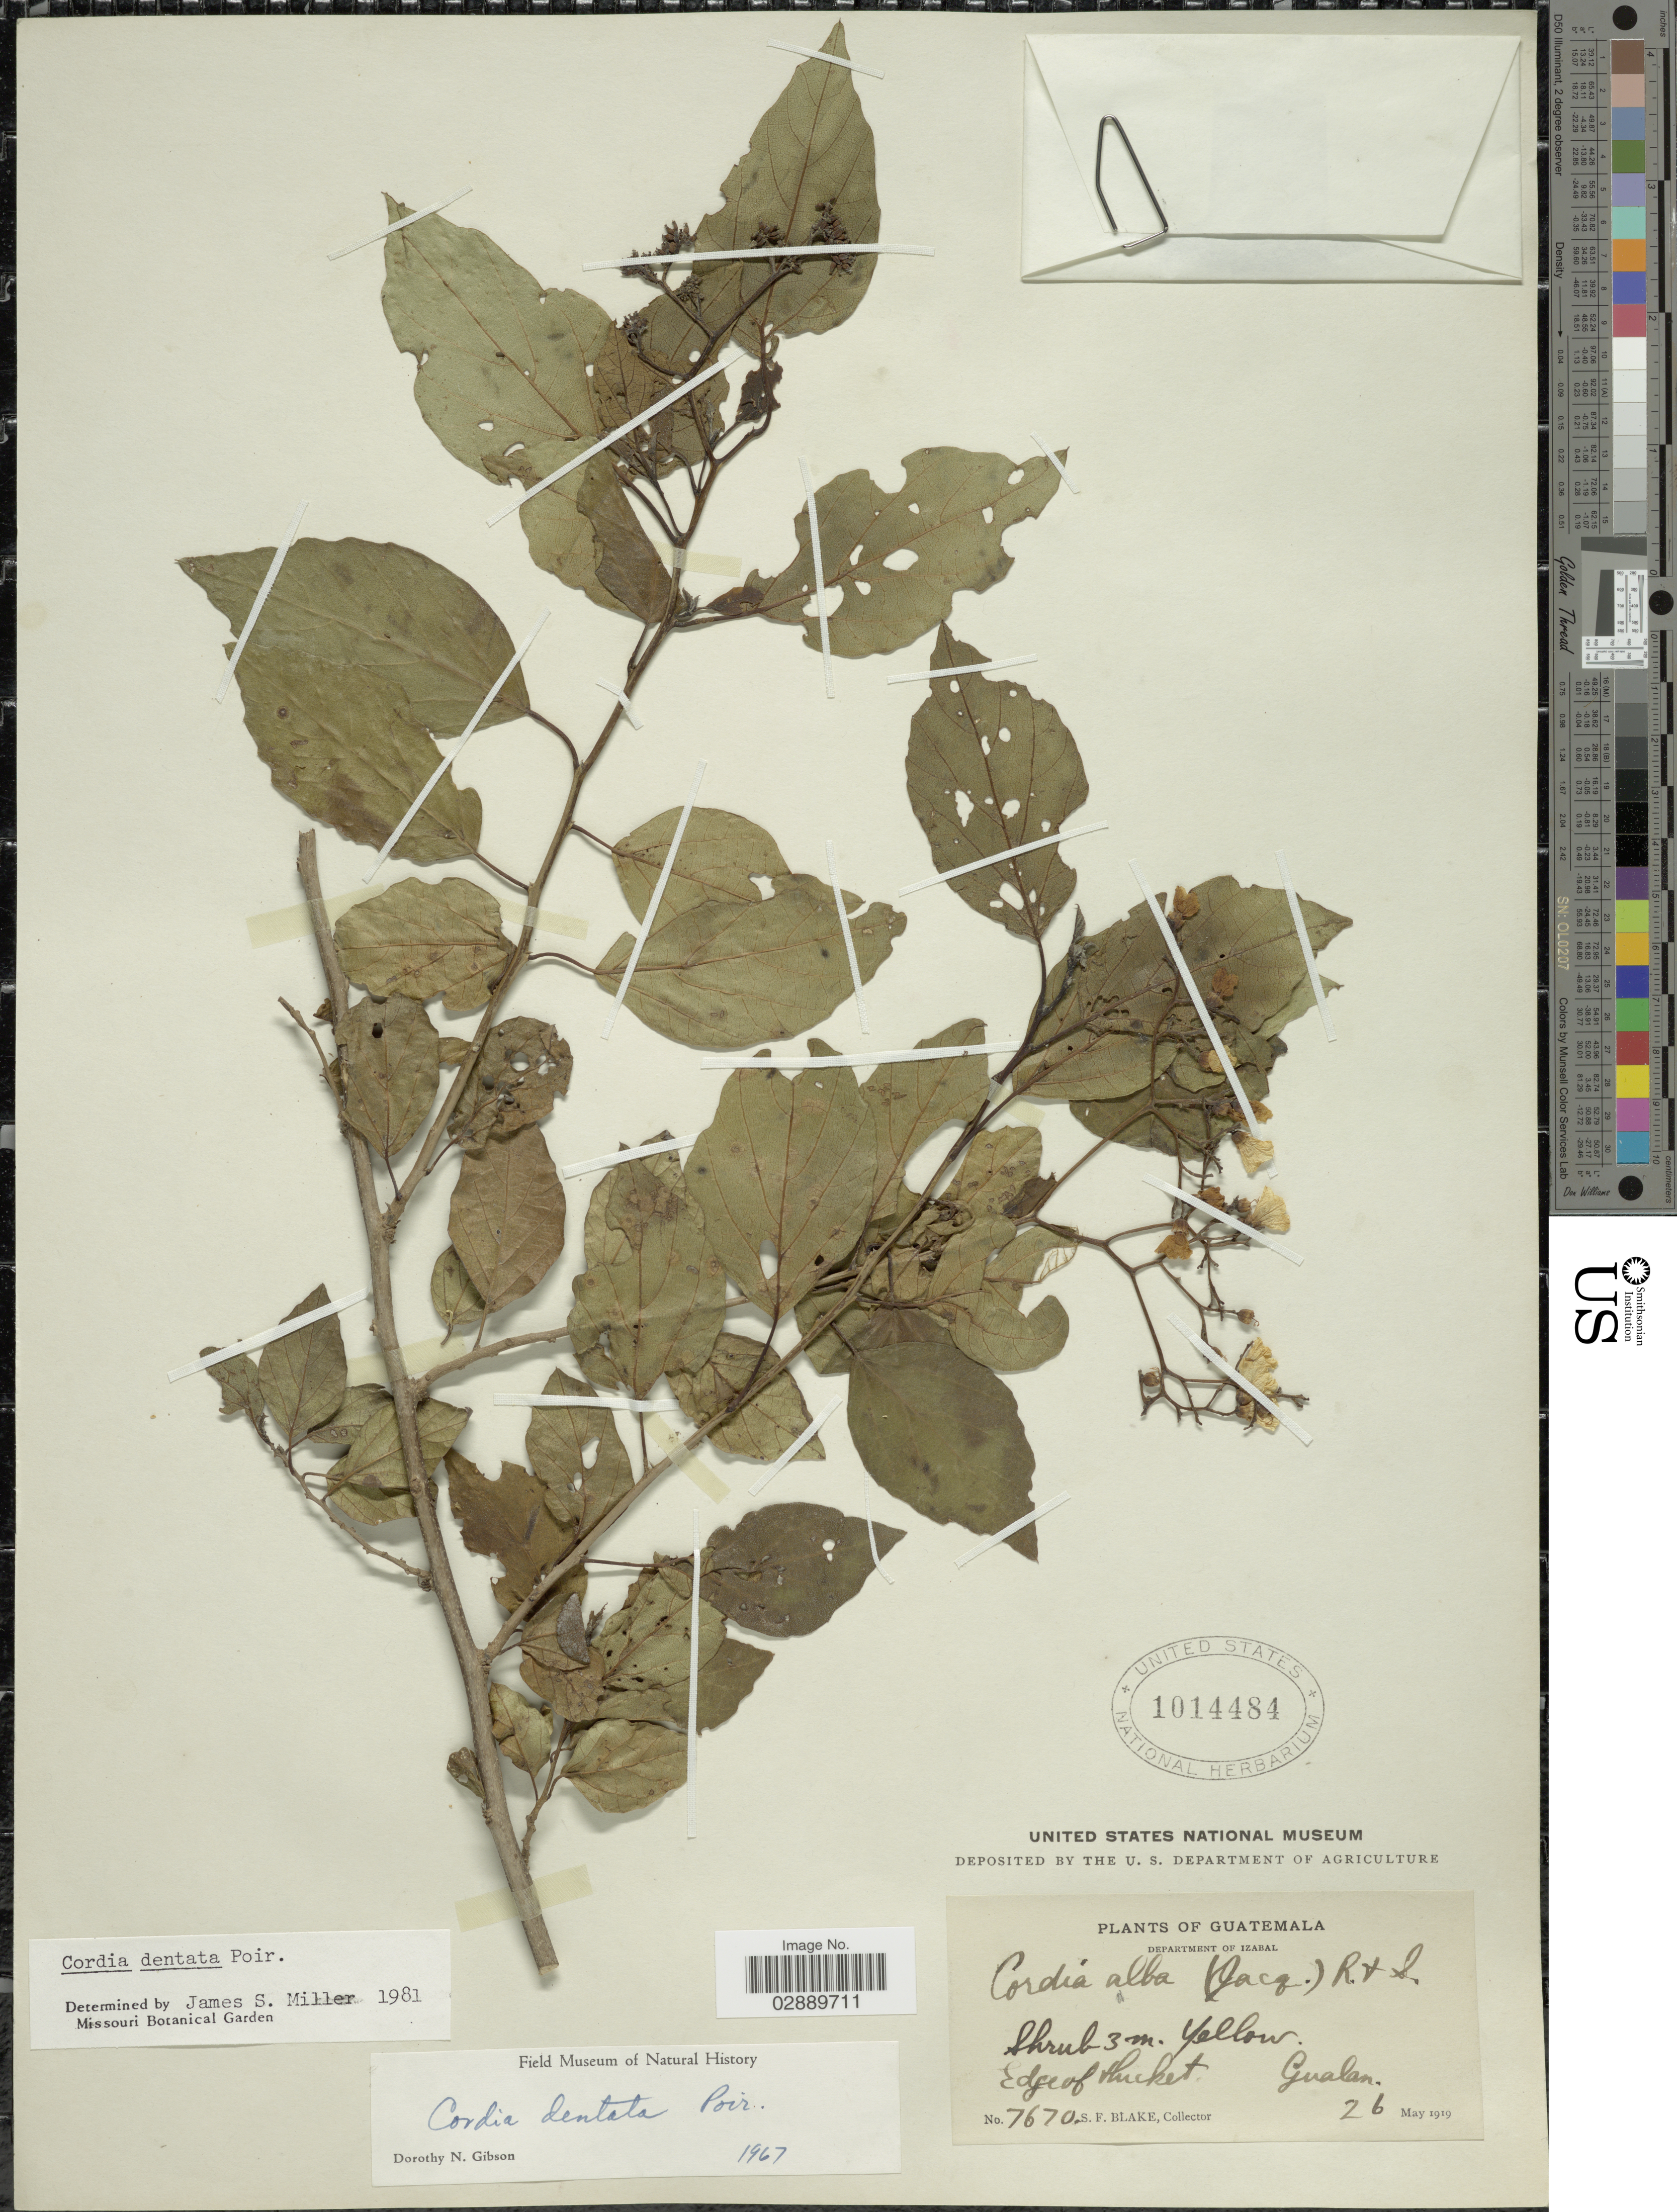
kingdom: Plantae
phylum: Tracheophyta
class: Magnoliopsida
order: Boraginales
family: Cordiaceae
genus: Cordia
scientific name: Cordia dentata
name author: Poir.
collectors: S. Blake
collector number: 7670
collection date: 1919-05-26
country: Guatemala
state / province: Izabal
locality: Department of Izabal. Edge of thicket. Gualan.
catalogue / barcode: US 1014484